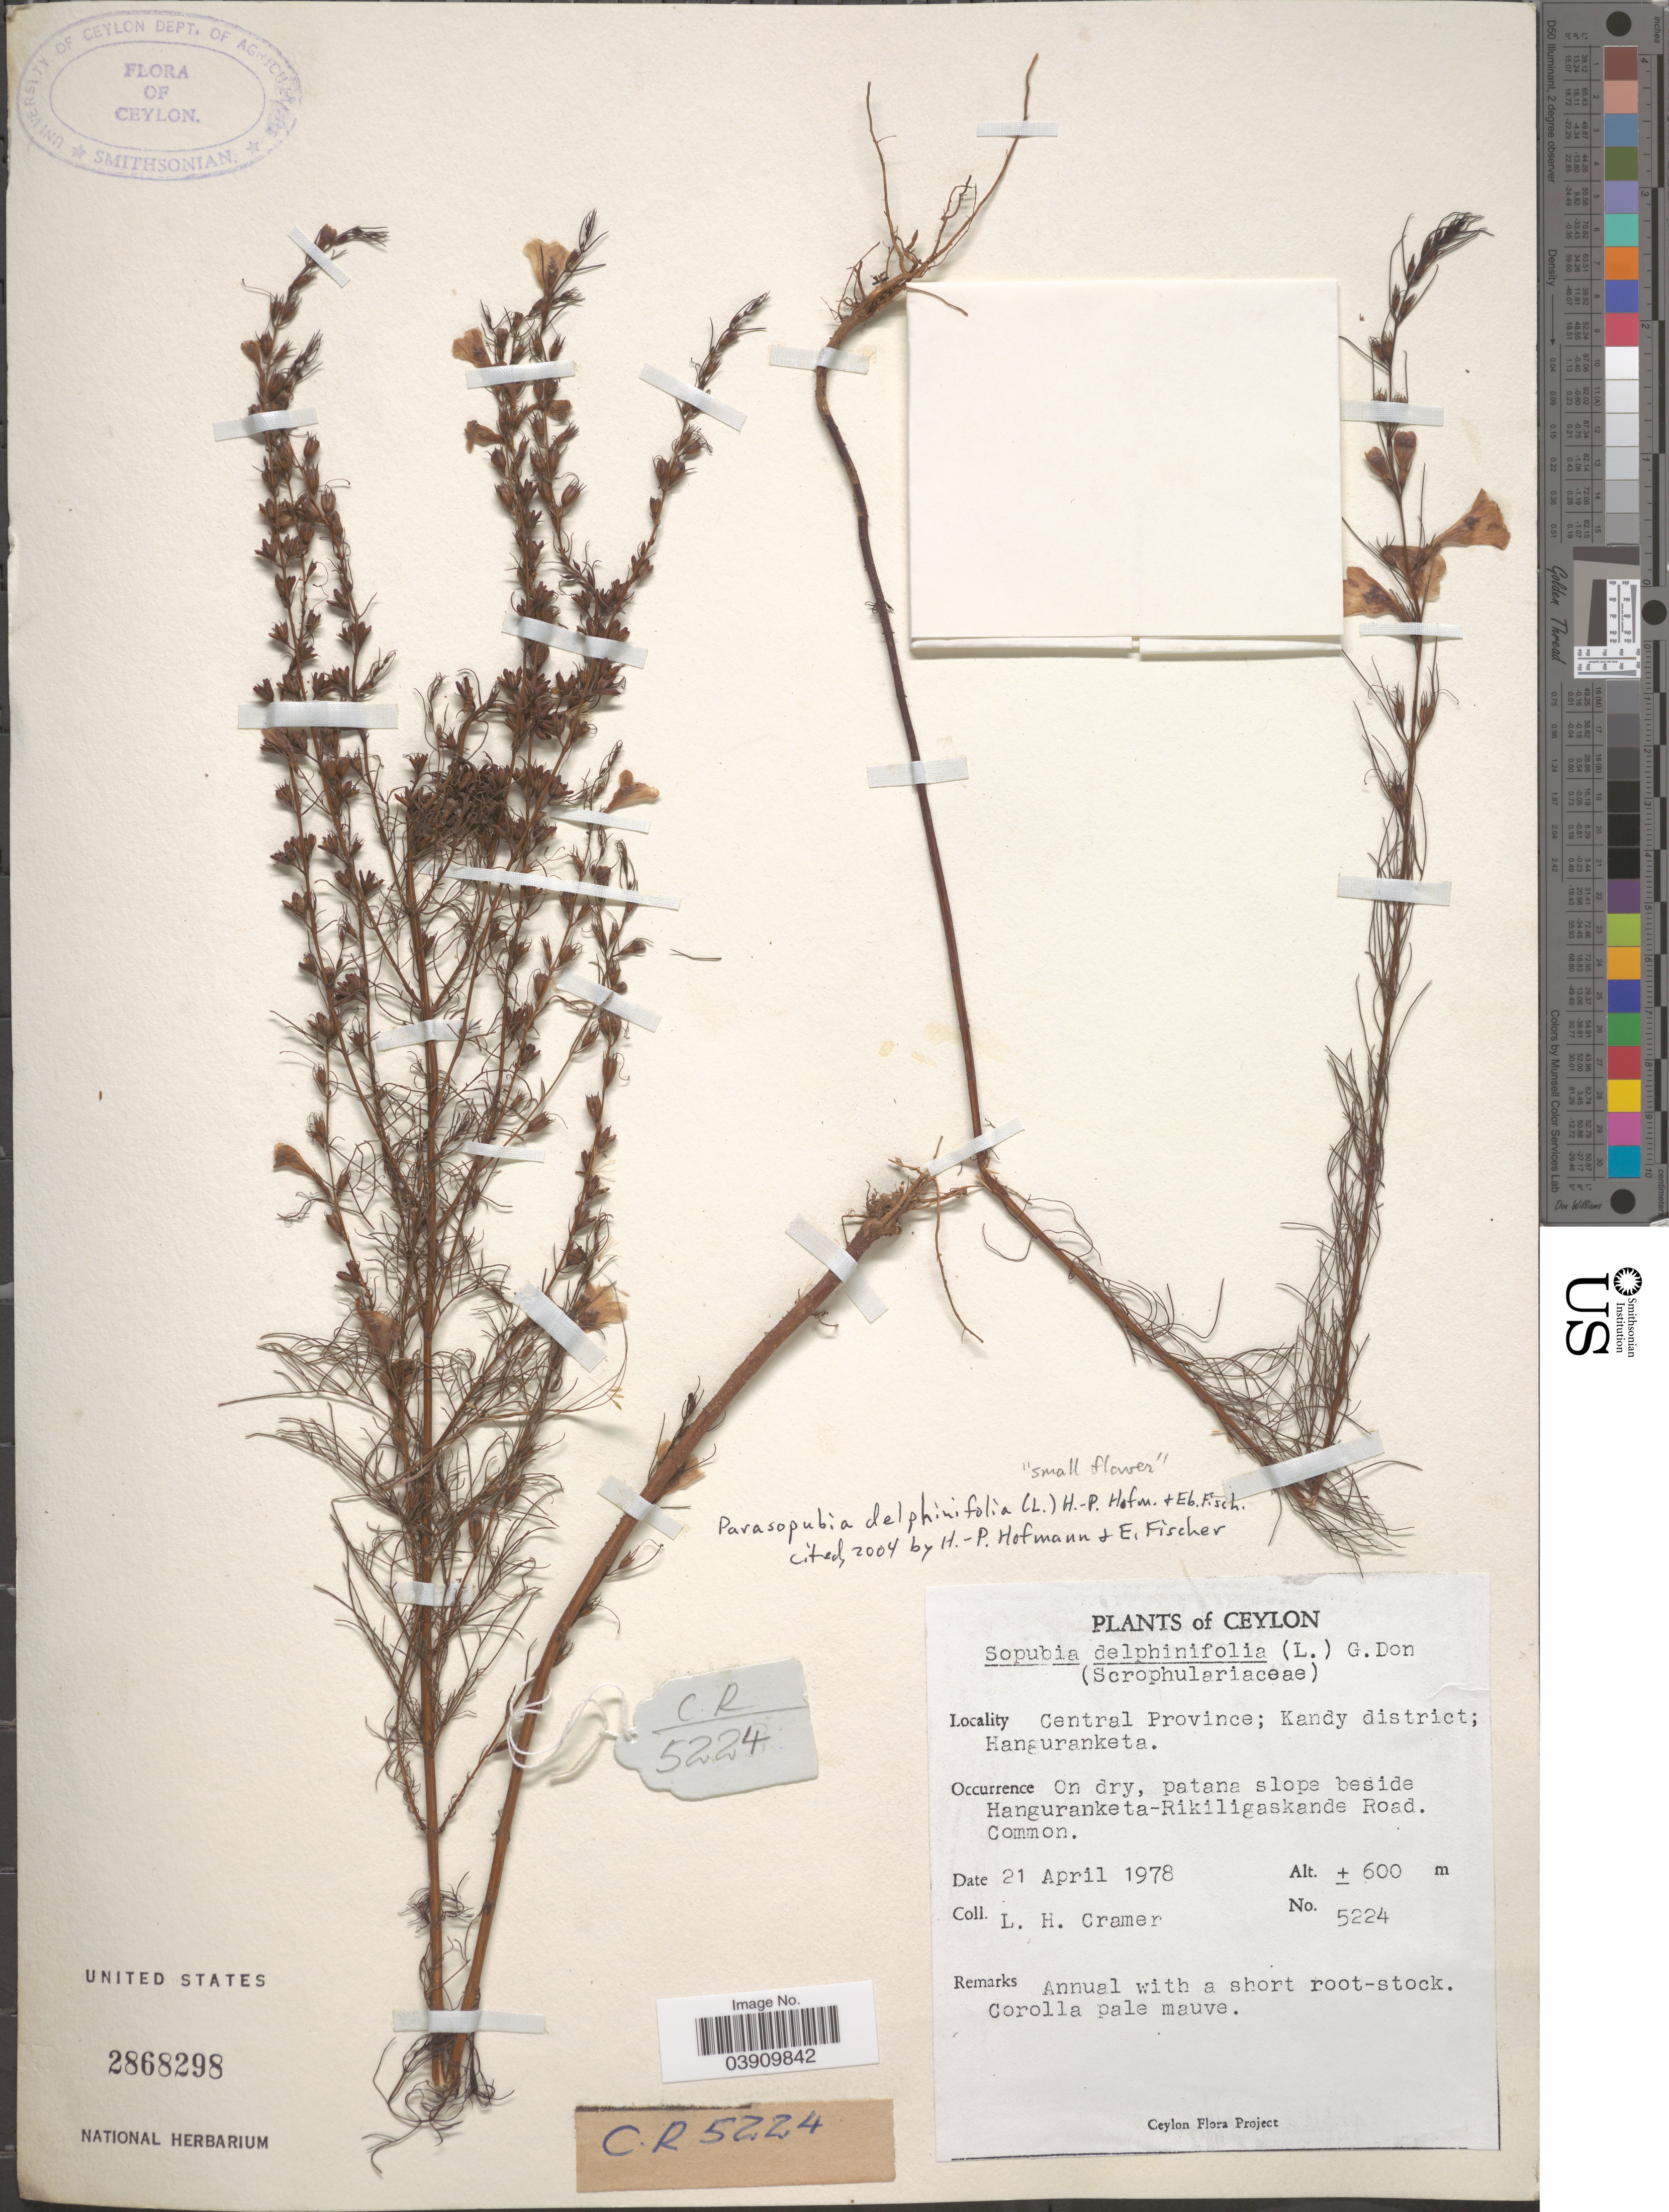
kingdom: Plantae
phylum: Tracheophyta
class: Magnoliopsida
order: Lamiales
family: Orobanchaceae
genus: Sopubia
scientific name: Sopubia delphinifolia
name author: G. Don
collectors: L. H. Cramer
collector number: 5224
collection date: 1978-04-21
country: Sri Lanka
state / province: Central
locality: Ceylon. Kandy district; Hanguranketa. On dry, patana slopes beside Hanguranketa-Rikiligaskande Road.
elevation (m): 600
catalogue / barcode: US 2868298